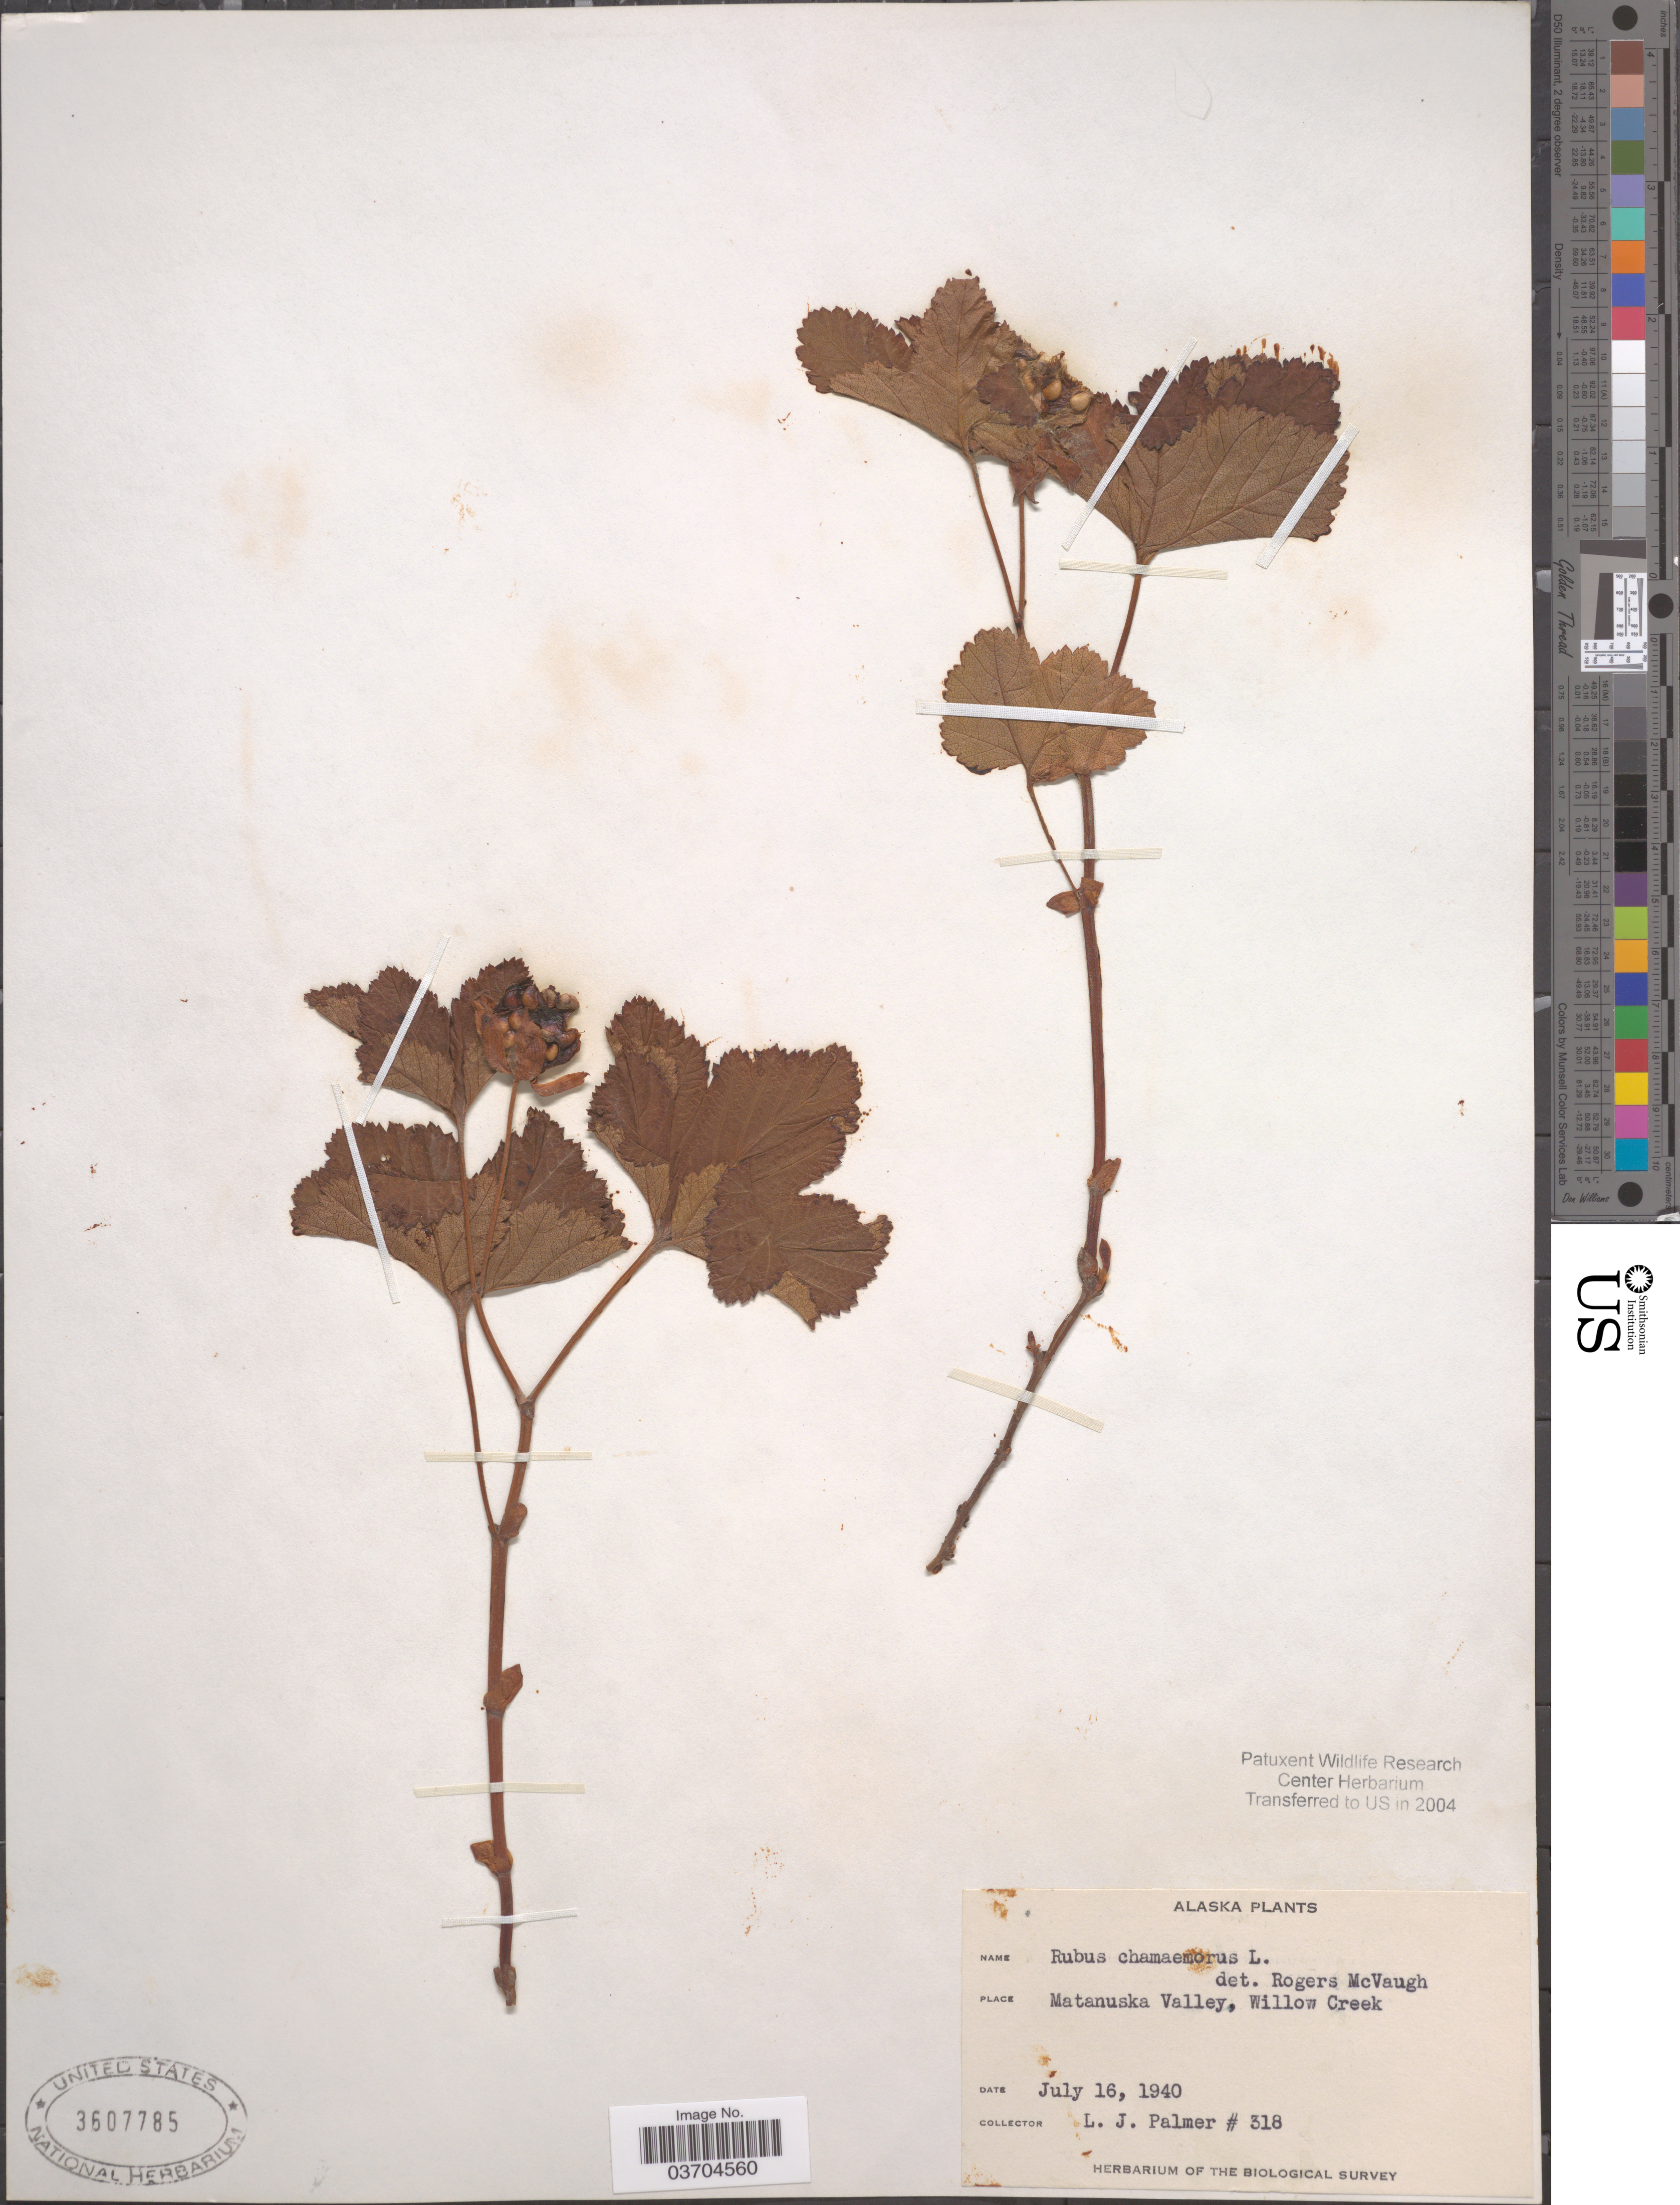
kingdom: Plantae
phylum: Tracheophyta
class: Magnoliopsida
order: Rosales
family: Rosaceae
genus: Rubus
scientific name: Rubus chamaemorus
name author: L.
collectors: L. J. Palmer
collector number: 318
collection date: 1940-07-16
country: United States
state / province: Alaska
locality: Matanuska Valley, Willow Creek.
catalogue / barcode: US 3607785